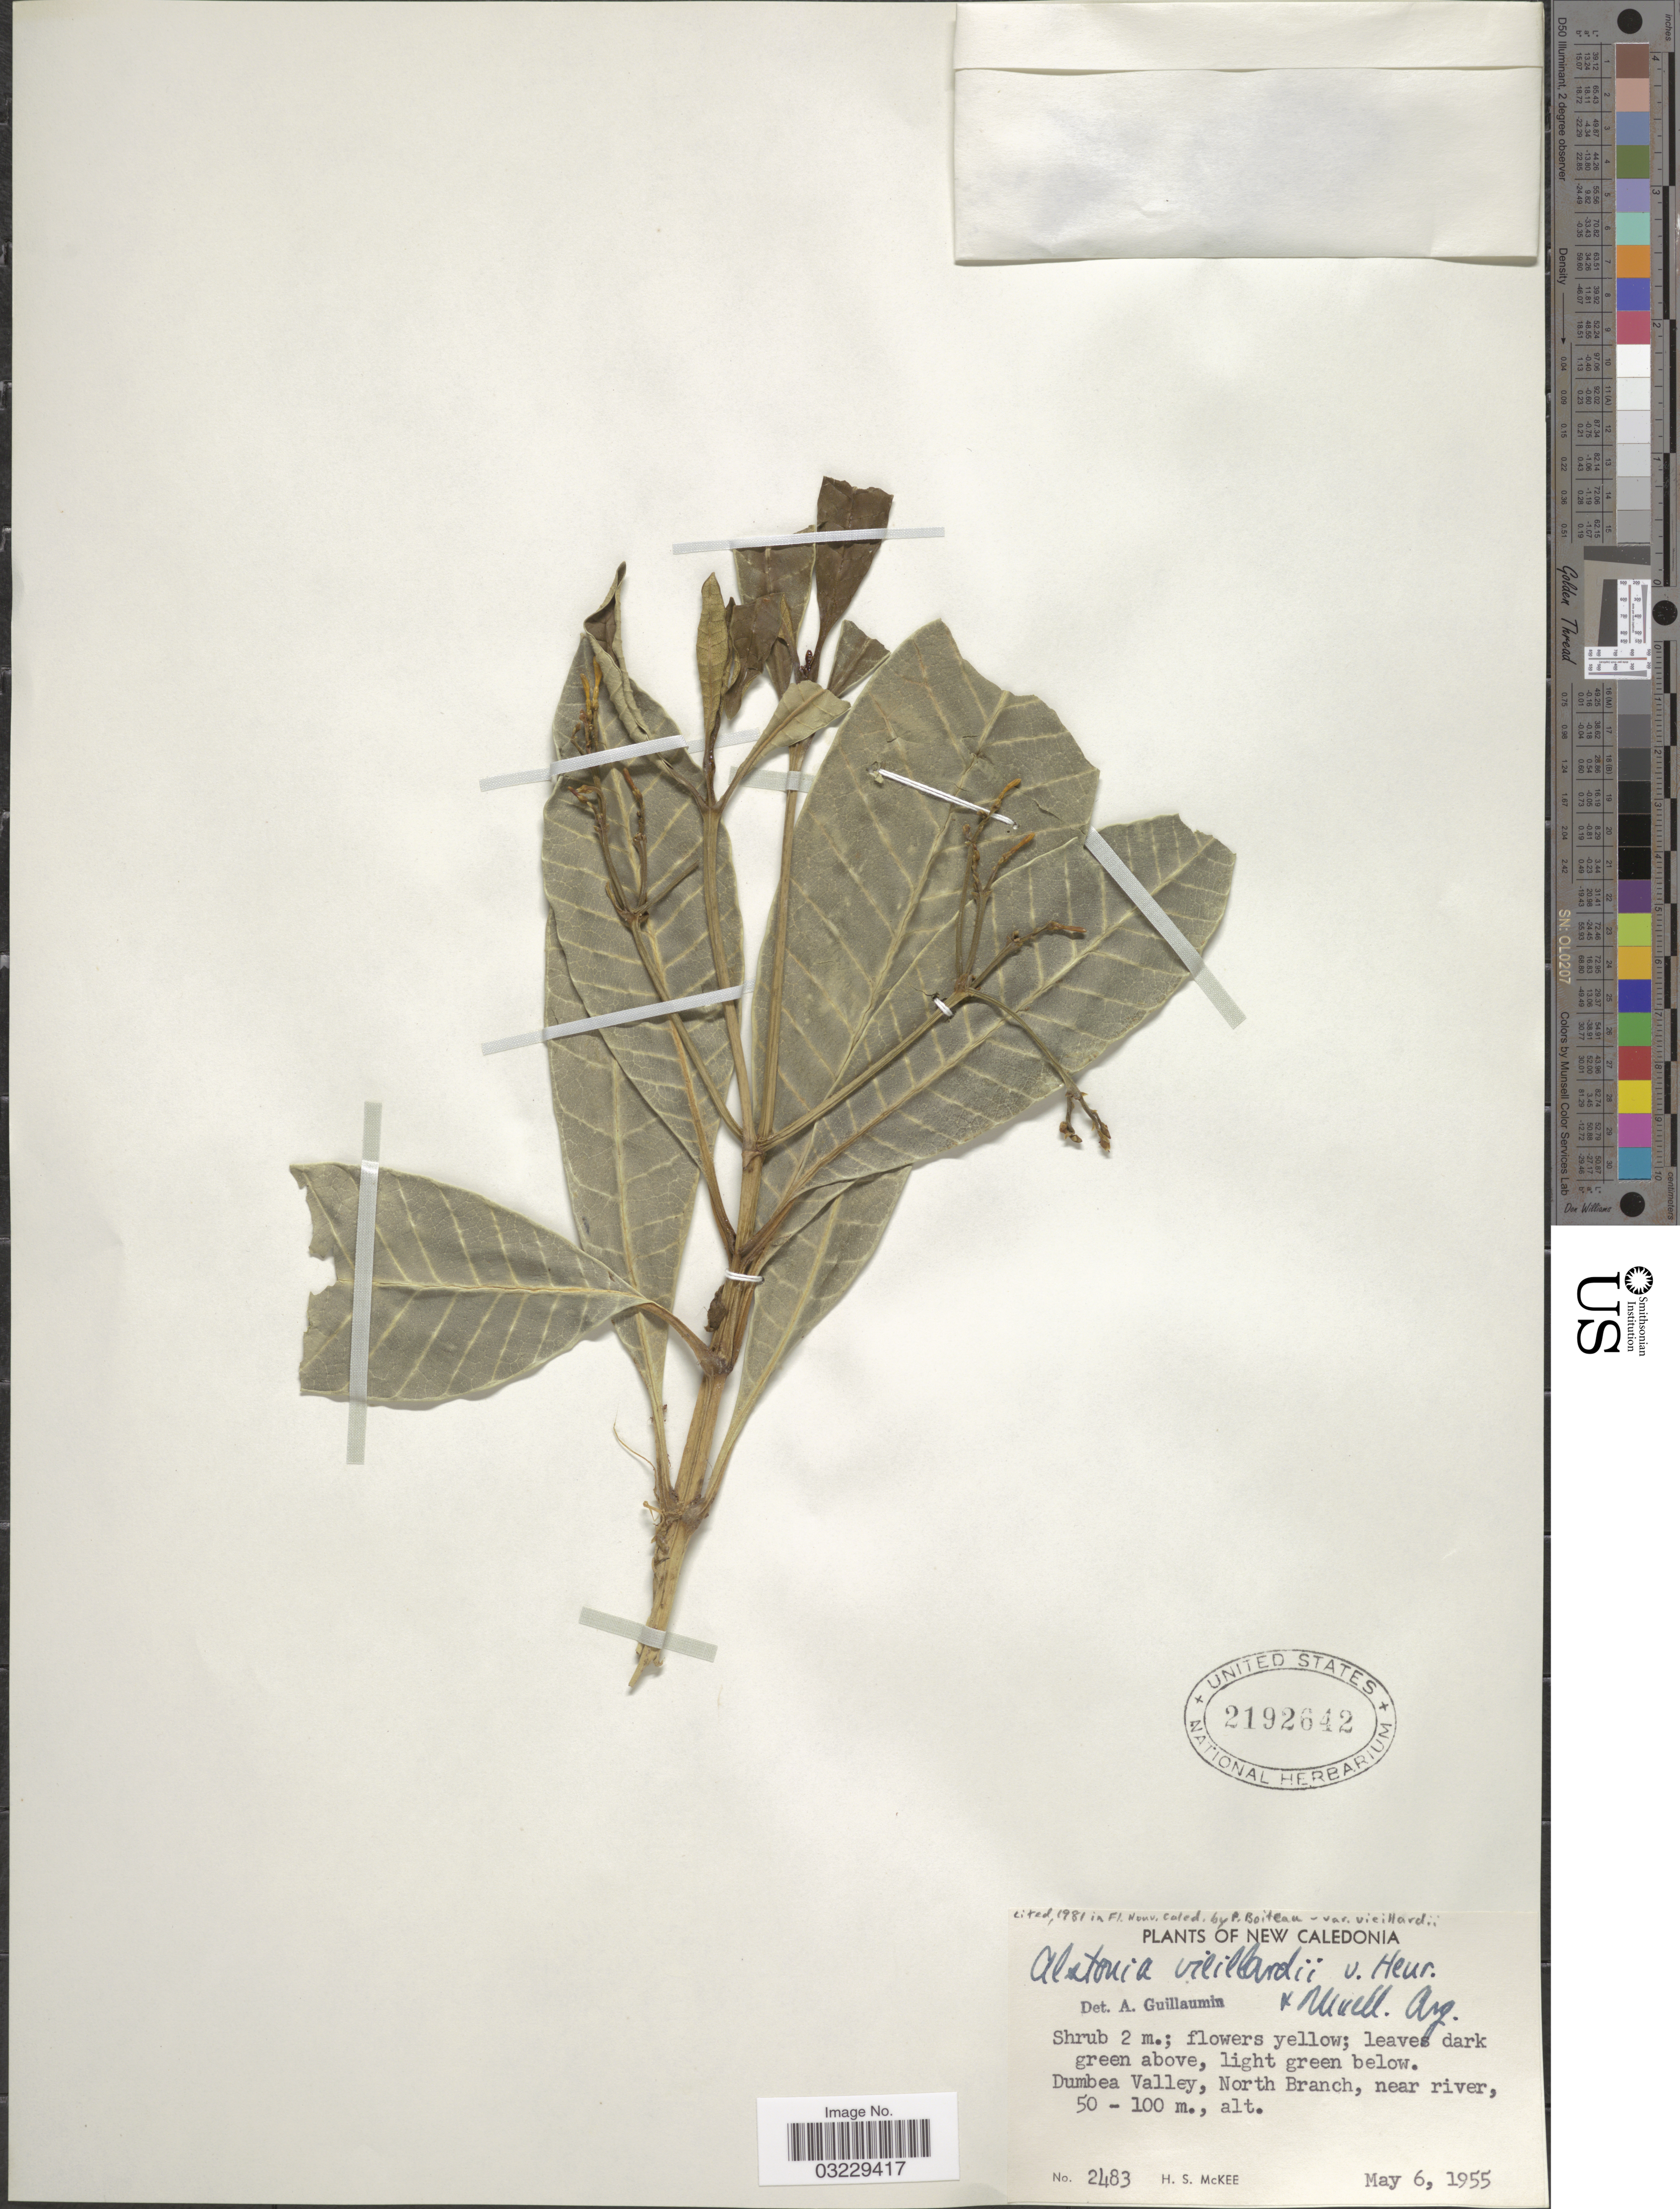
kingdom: Plantae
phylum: Tracheophyta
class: Magnoliopsida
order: Gentianales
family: Apocynaceae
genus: Alstonia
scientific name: Alstonia vieillardii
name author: Van Heurck & Müll. Arg.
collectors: H. S. McKee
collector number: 2483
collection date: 1955-05-06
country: New Caledonia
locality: Dumbea Valley, North Branch, near river.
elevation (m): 50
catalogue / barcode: US 2192642